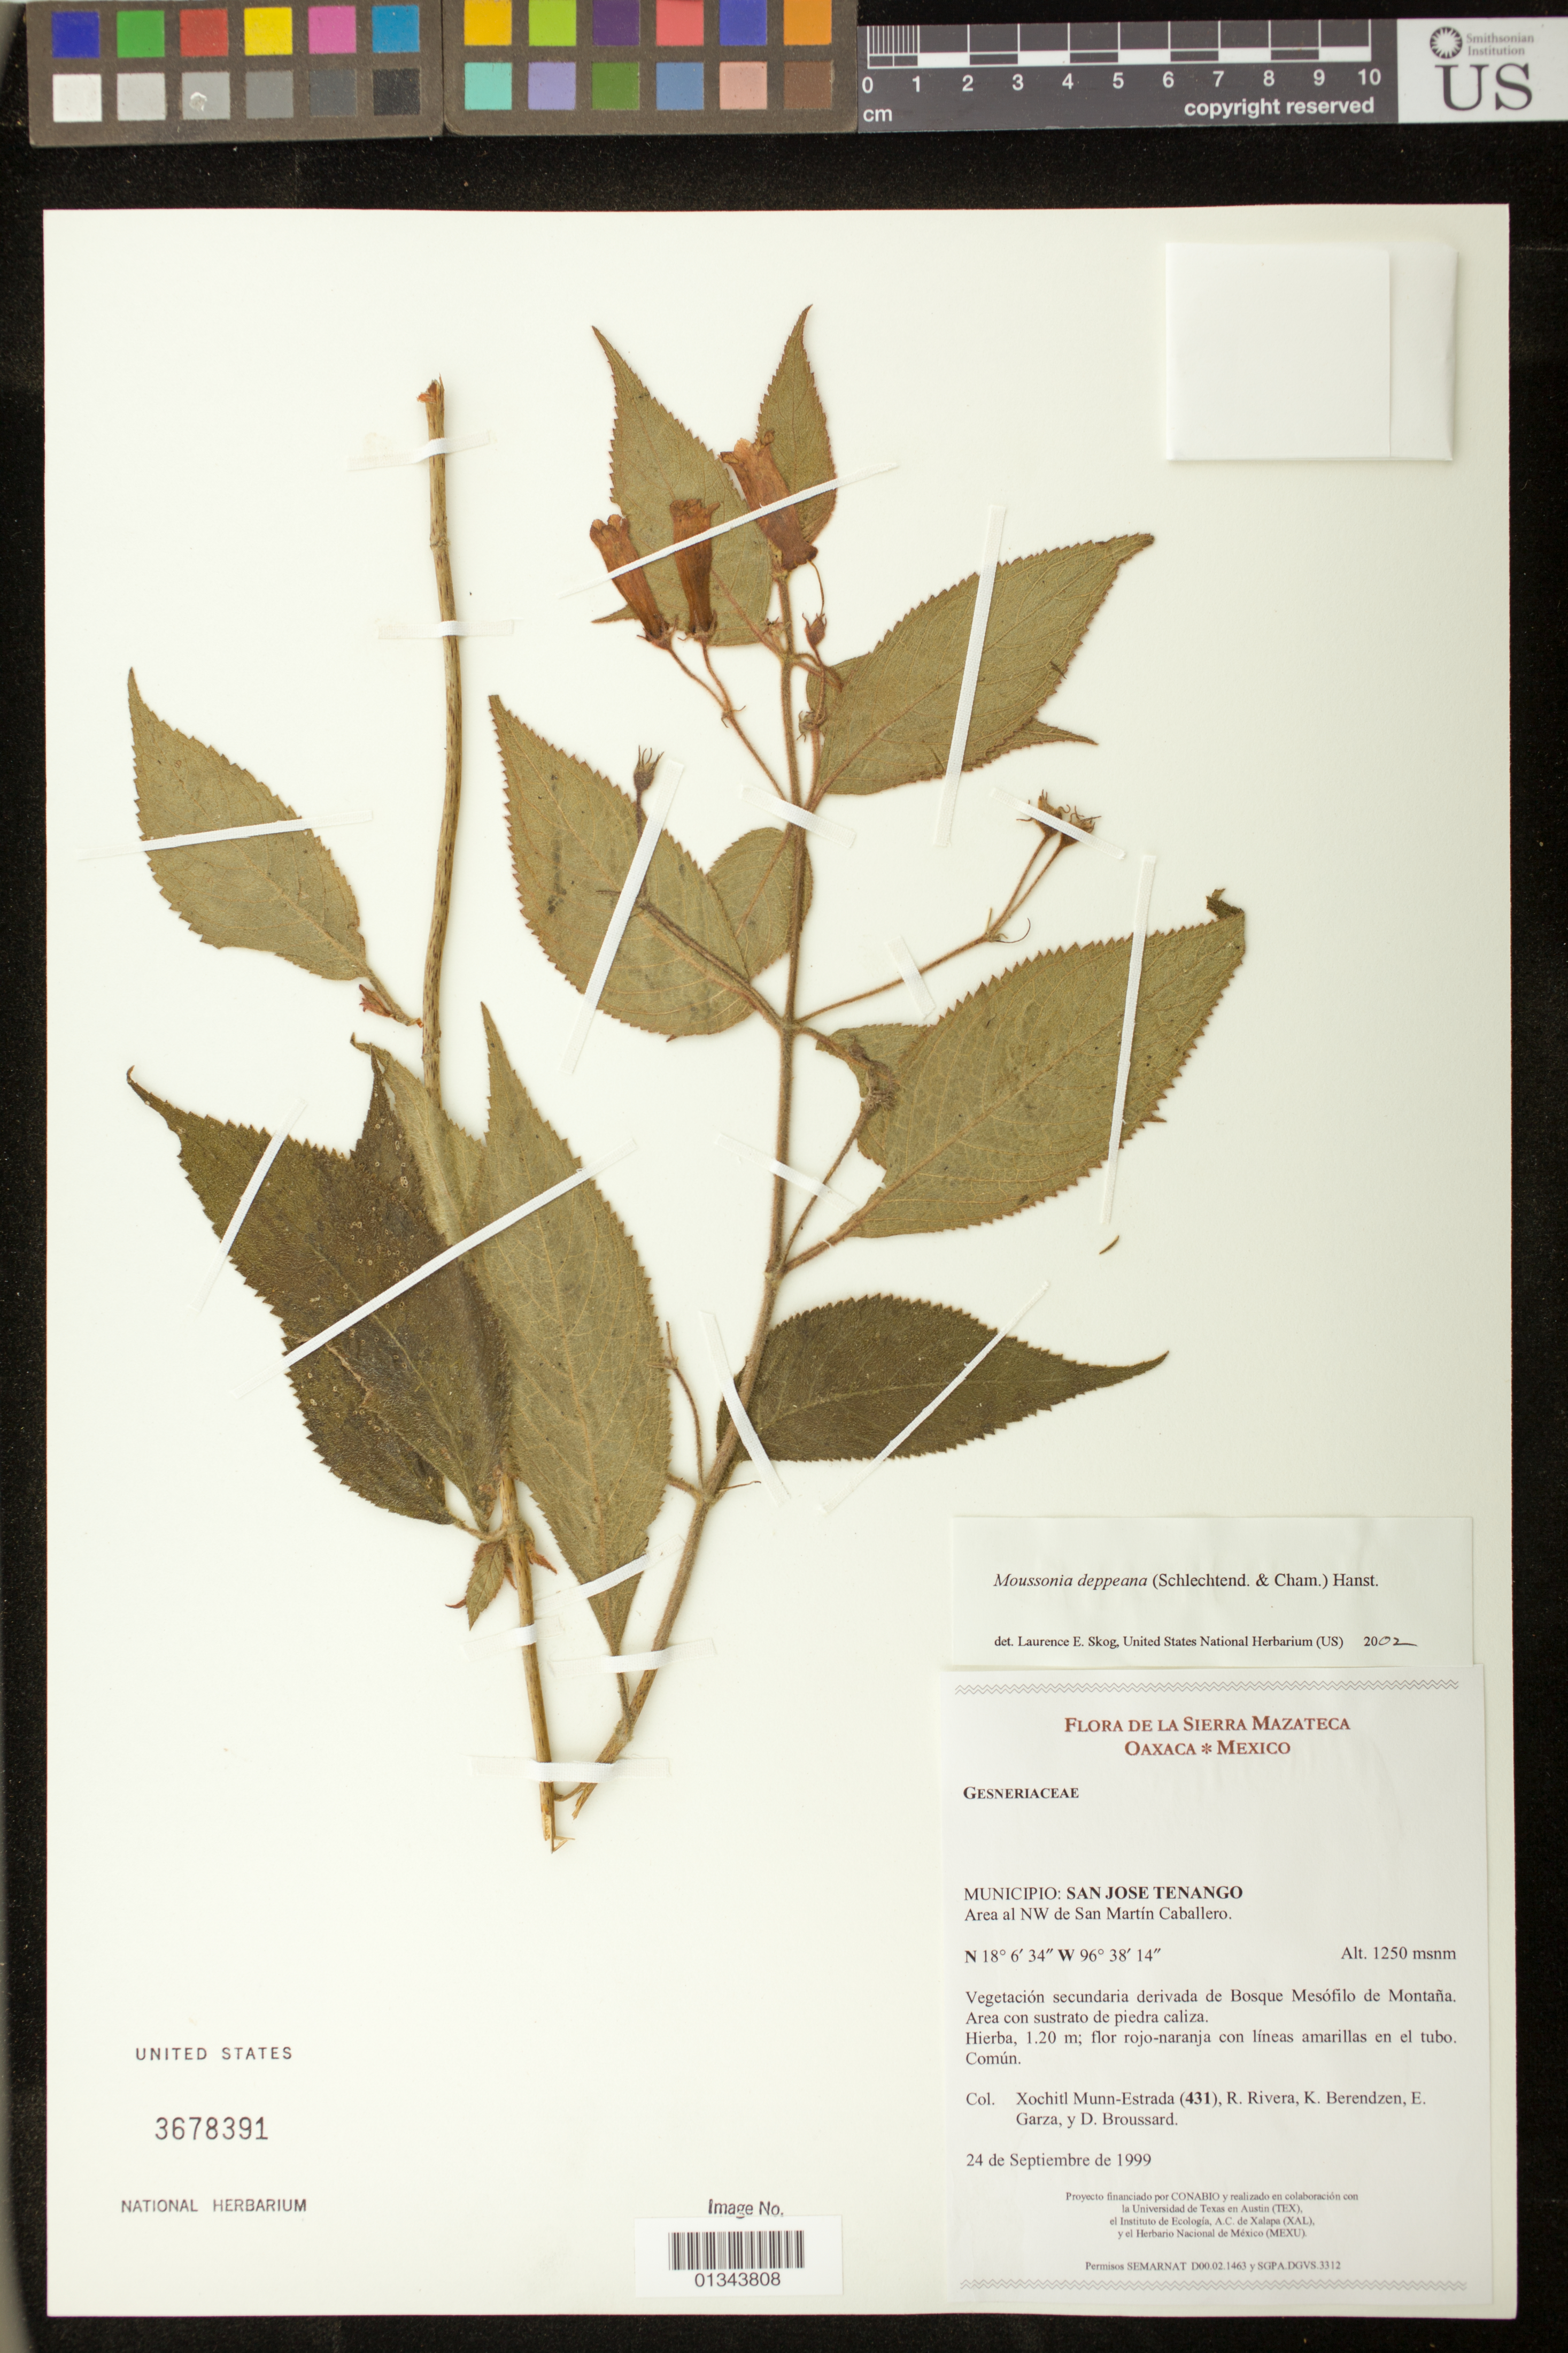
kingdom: Plantae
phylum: Tracheophyta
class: Magnoliopsida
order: Lamiales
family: Gesneriaceae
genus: Moussonia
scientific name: Moussonia deppeana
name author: (Schltdl. & Cham.) Klotzsch ex Hanst.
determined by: Skog, Laurence E.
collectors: X. Munn-Estrada, R. Rivera, K. Berendzen, E. Garza & D. Broussard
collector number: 431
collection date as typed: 24 de Septiembre del 1999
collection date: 1999-09-24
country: Mexico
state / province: Oaxaca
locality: San Jose Tenango, Area al NW de San Martin Caballero.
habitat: Vegetacion secundaria derivada de Bosque Mesofilo de Montana. Area con sustrato de piedra caliza.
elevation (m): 1250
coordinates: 18 06 34 N, 96 38 14 W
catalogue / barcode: US 3678391